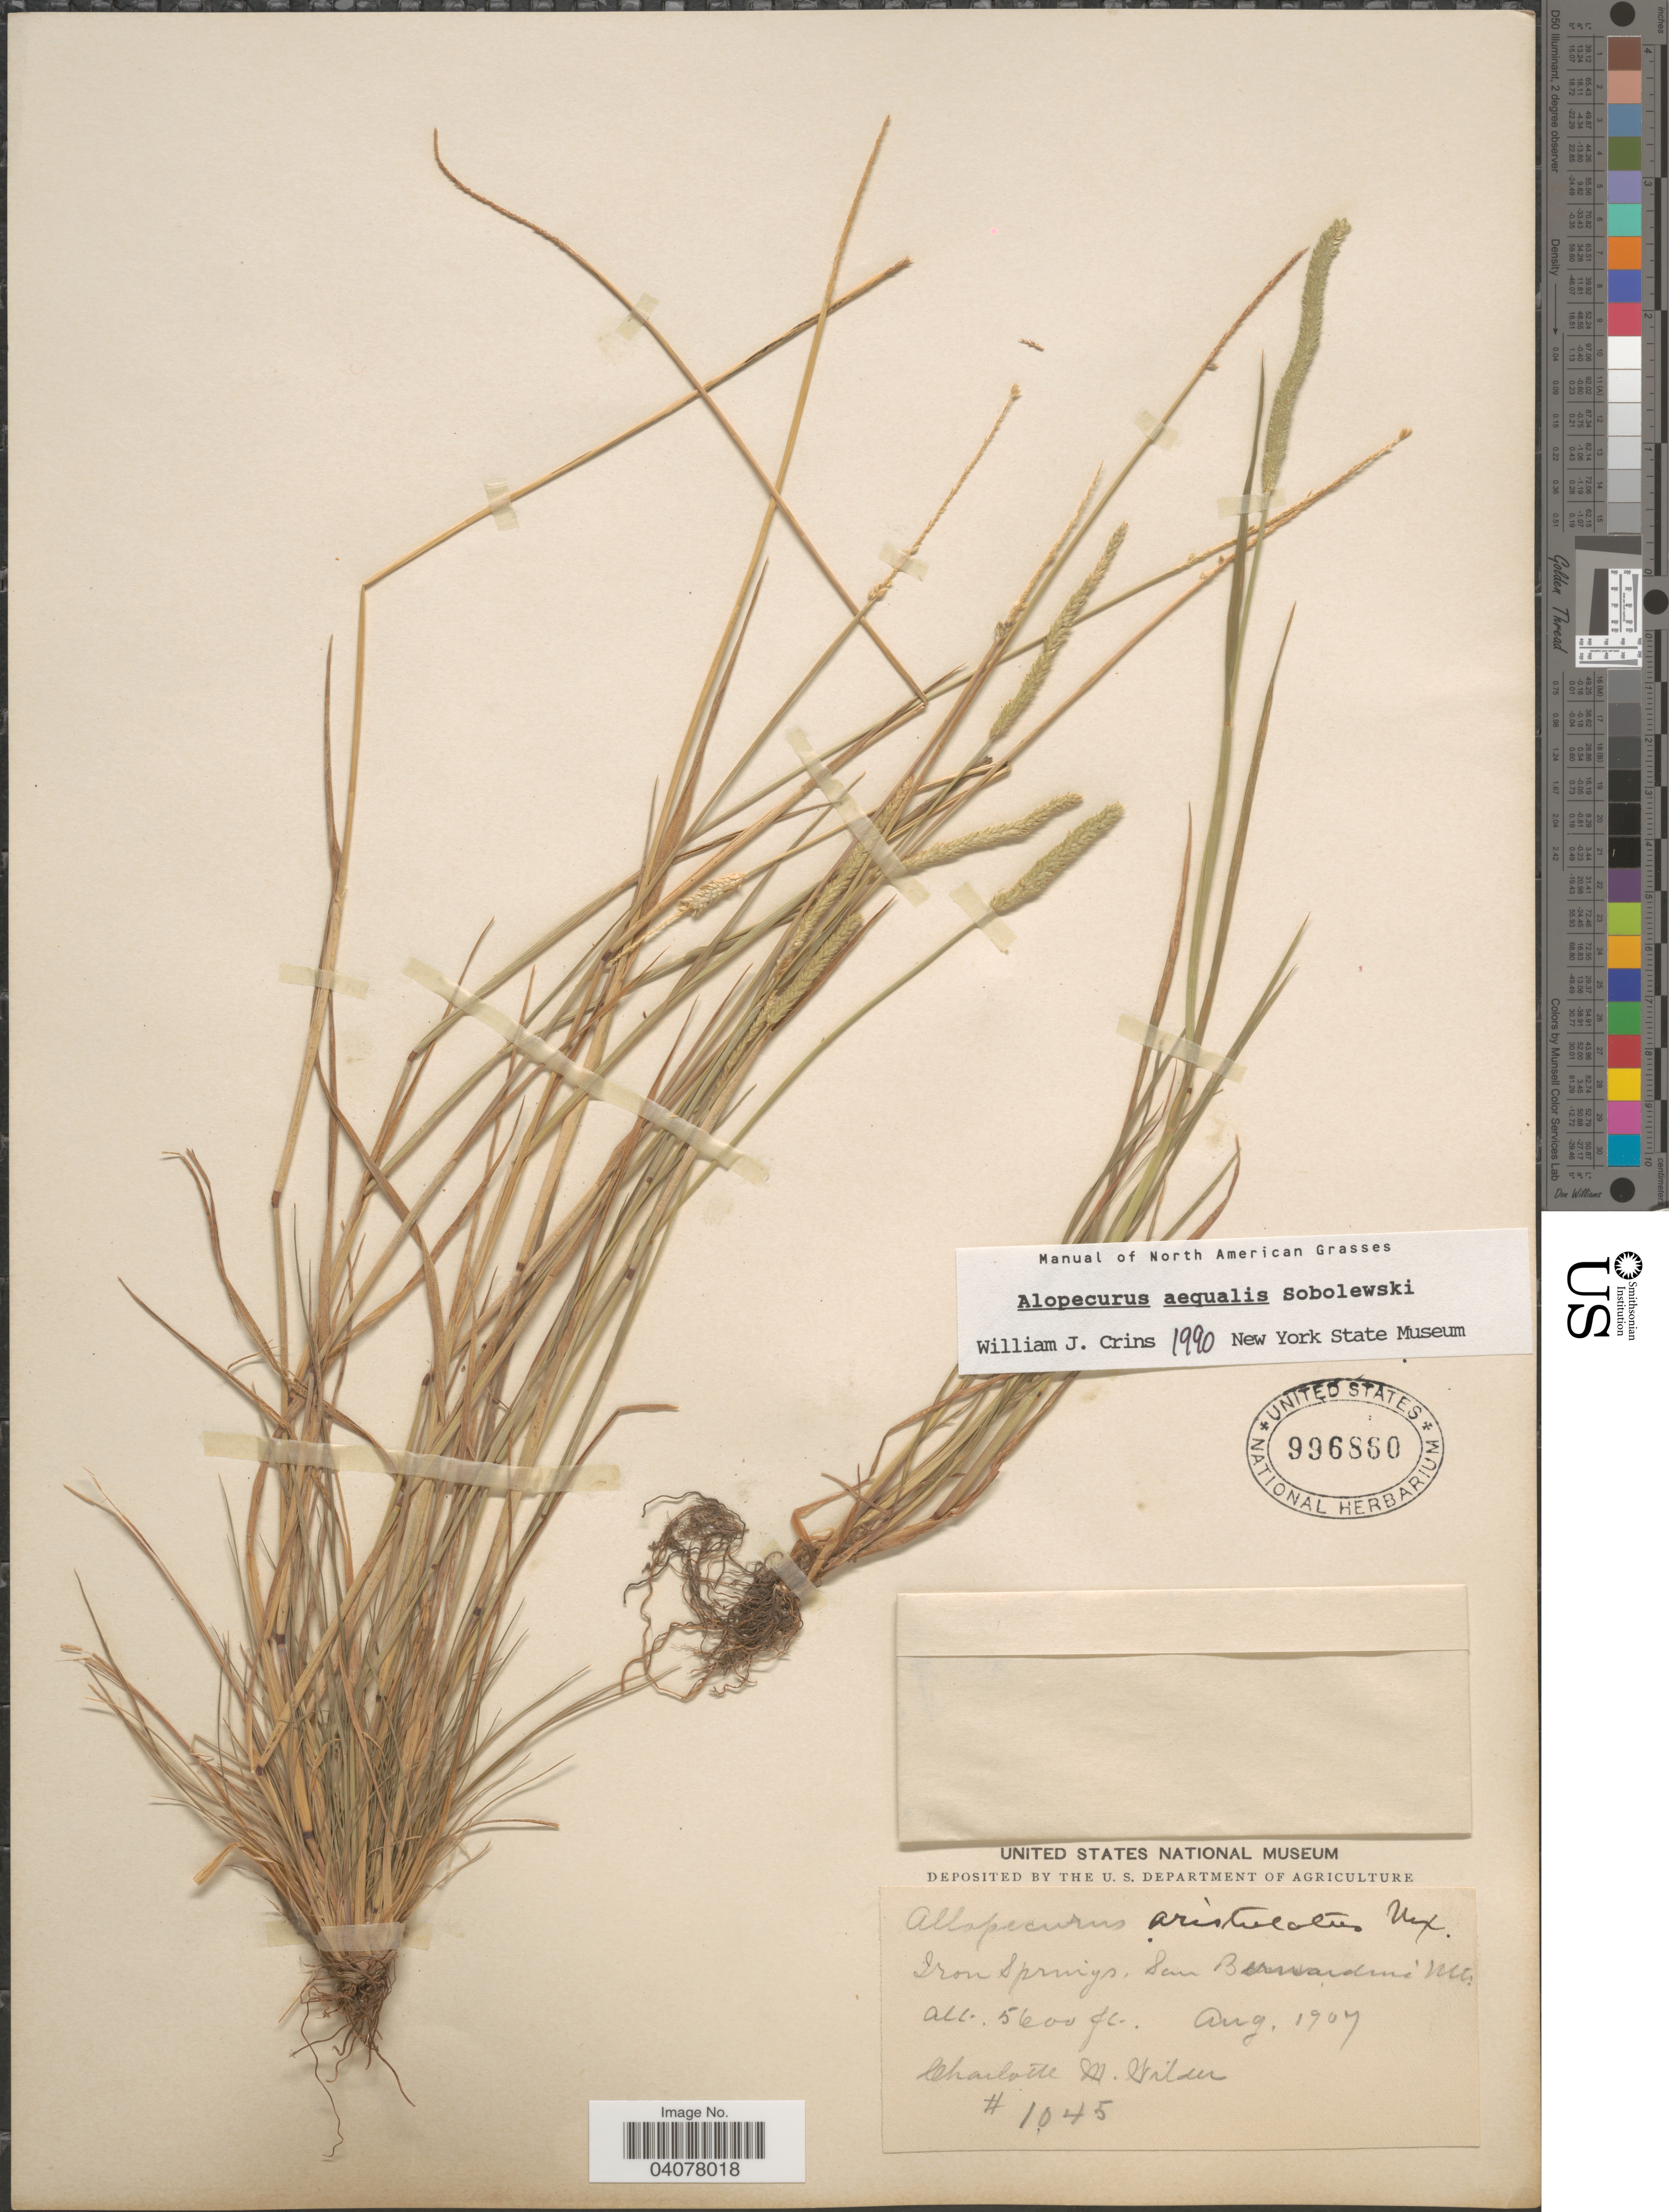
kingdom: Plantae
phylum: Tracheophyta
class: Liliopsida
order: Poales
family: Poaceae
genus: Alopecurus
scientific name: Alopecurus aequalis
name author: Sobol.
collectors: C. Wilder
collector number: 1045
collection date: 1907-08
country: United States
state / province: California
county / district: San Bernardino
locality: Iron Springs. San Bernardino Mts.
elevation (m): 1707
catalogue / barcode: US 996860